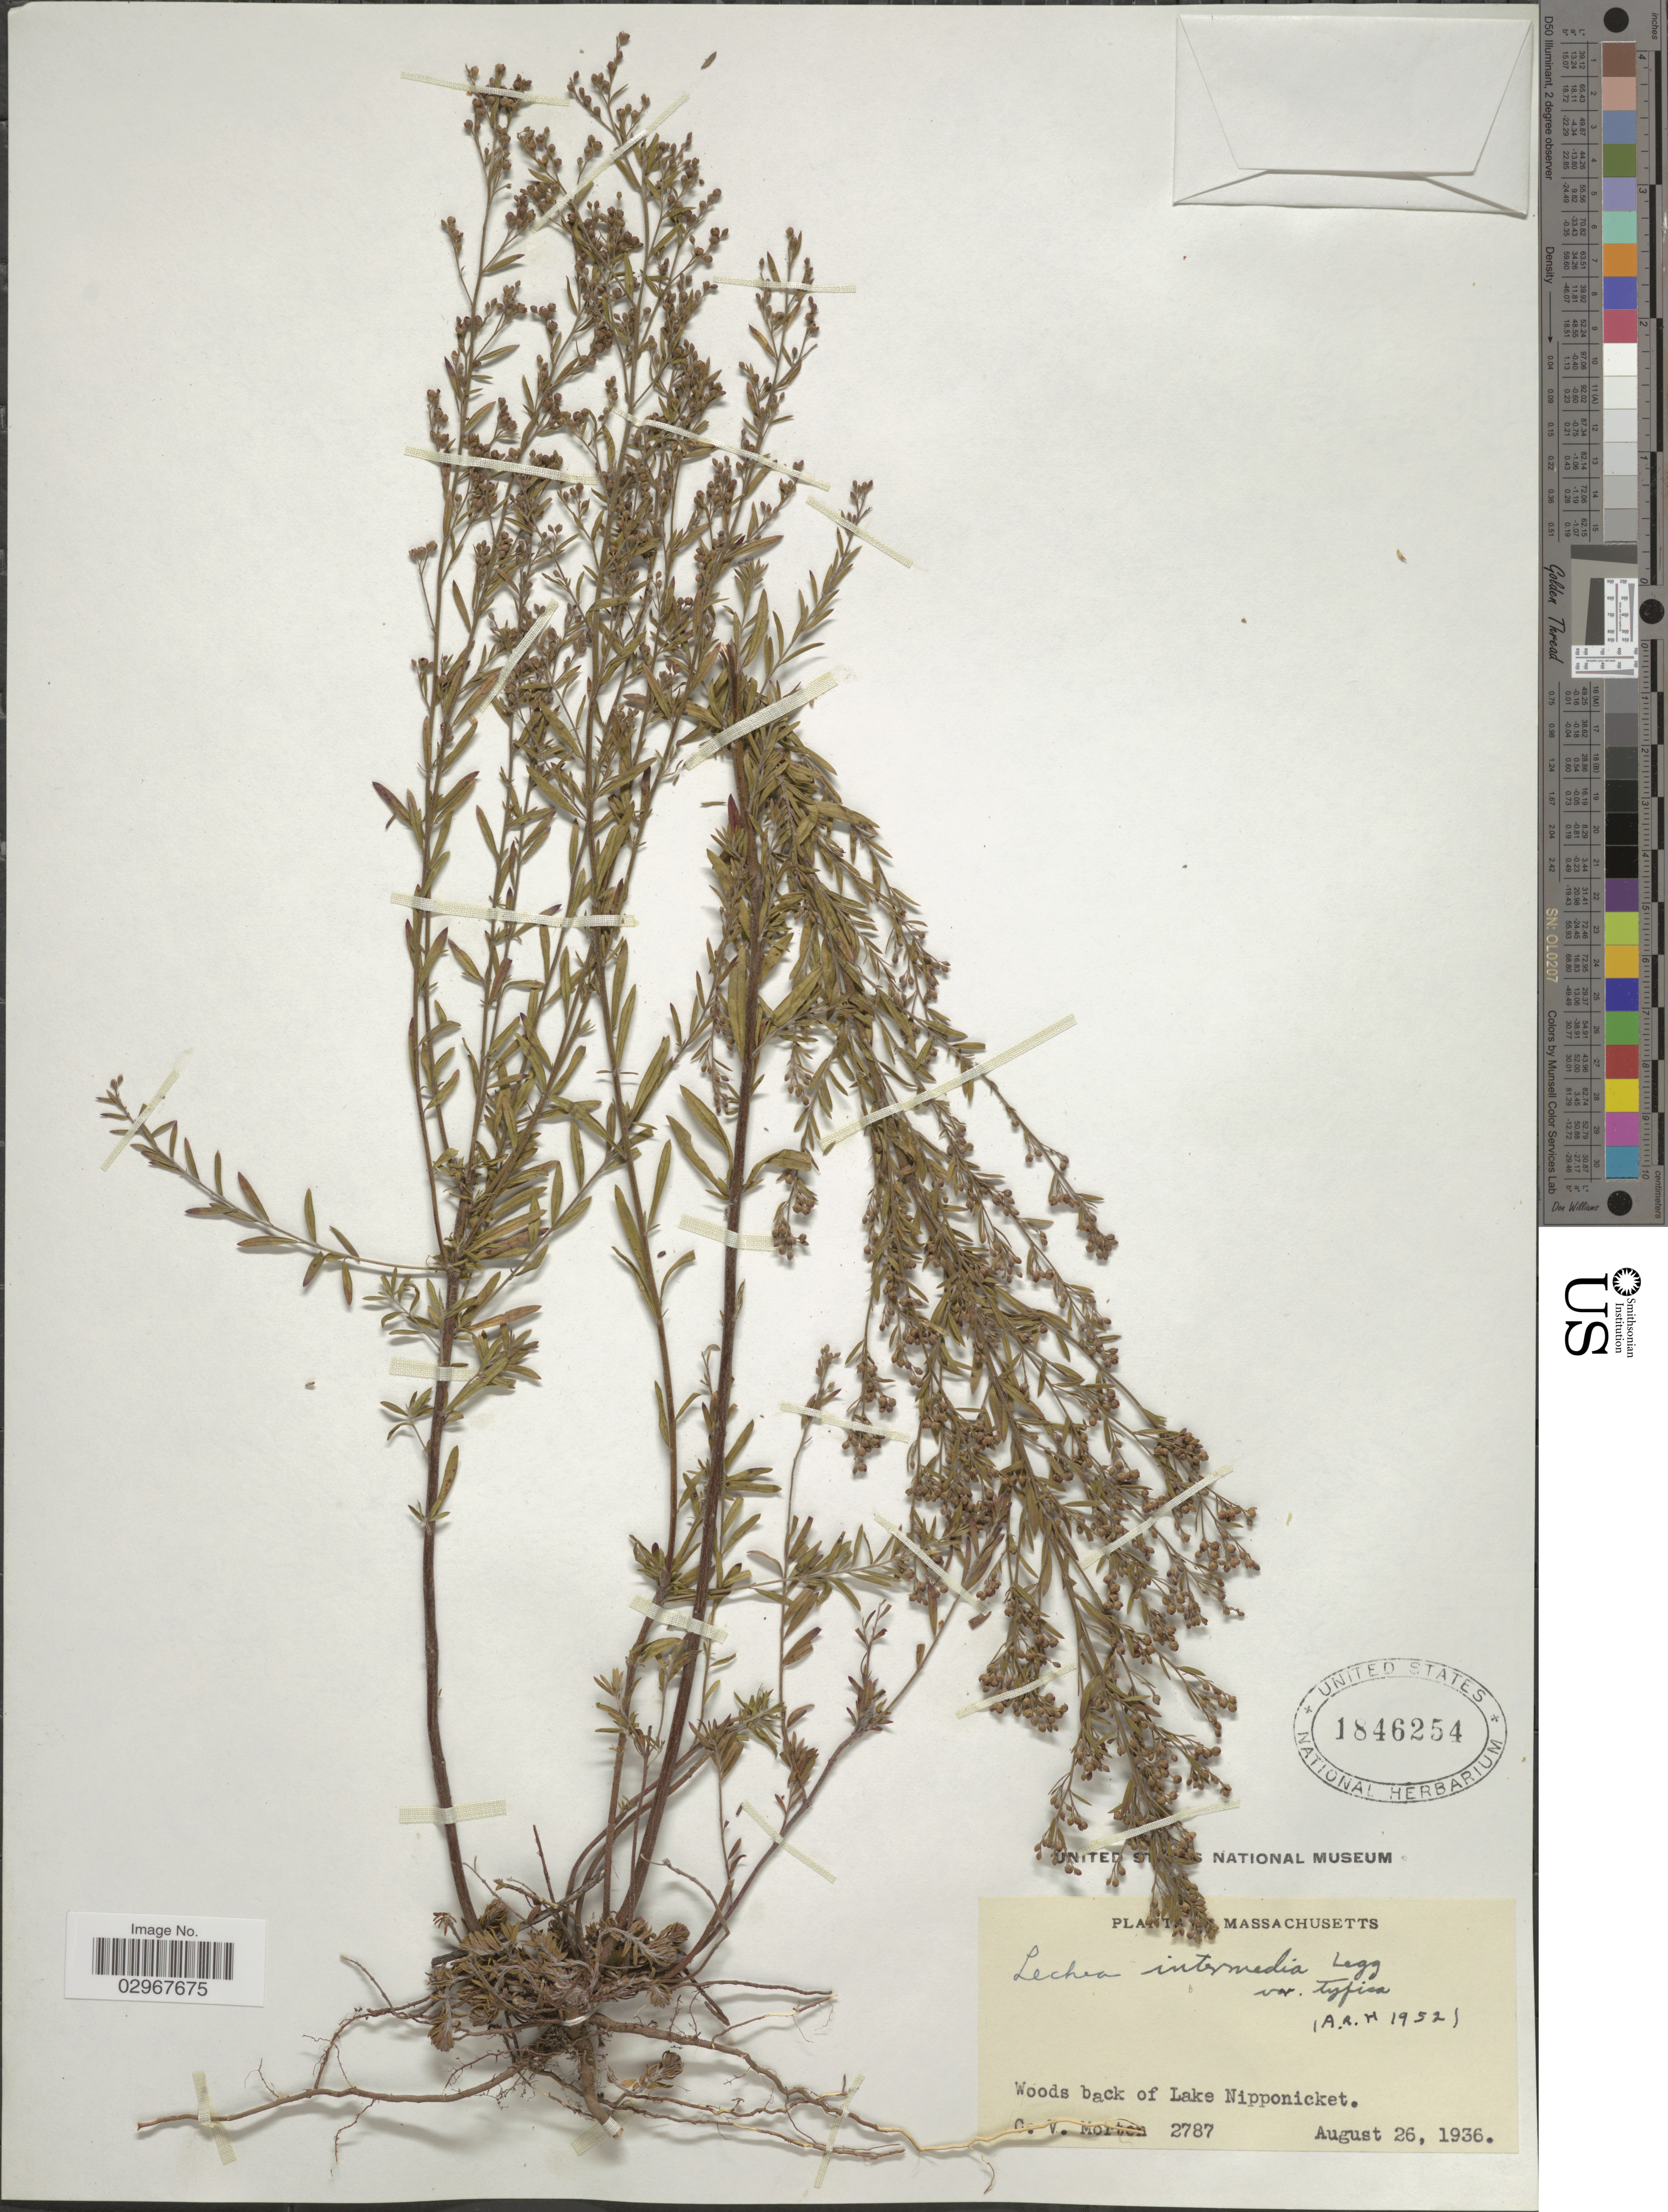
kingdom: Plantae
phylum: Tracheophyta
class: Magnoliopsida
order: Malvales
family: Cistaceae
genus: Lechea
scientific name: Lechea intermedia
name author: Legg. ex Britton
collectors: C. V. Morton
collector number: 2787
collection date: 1936-08-26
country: United States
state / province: Massachusetts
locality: Woods back of Lake Nipponicket.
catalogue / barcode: US 1846254